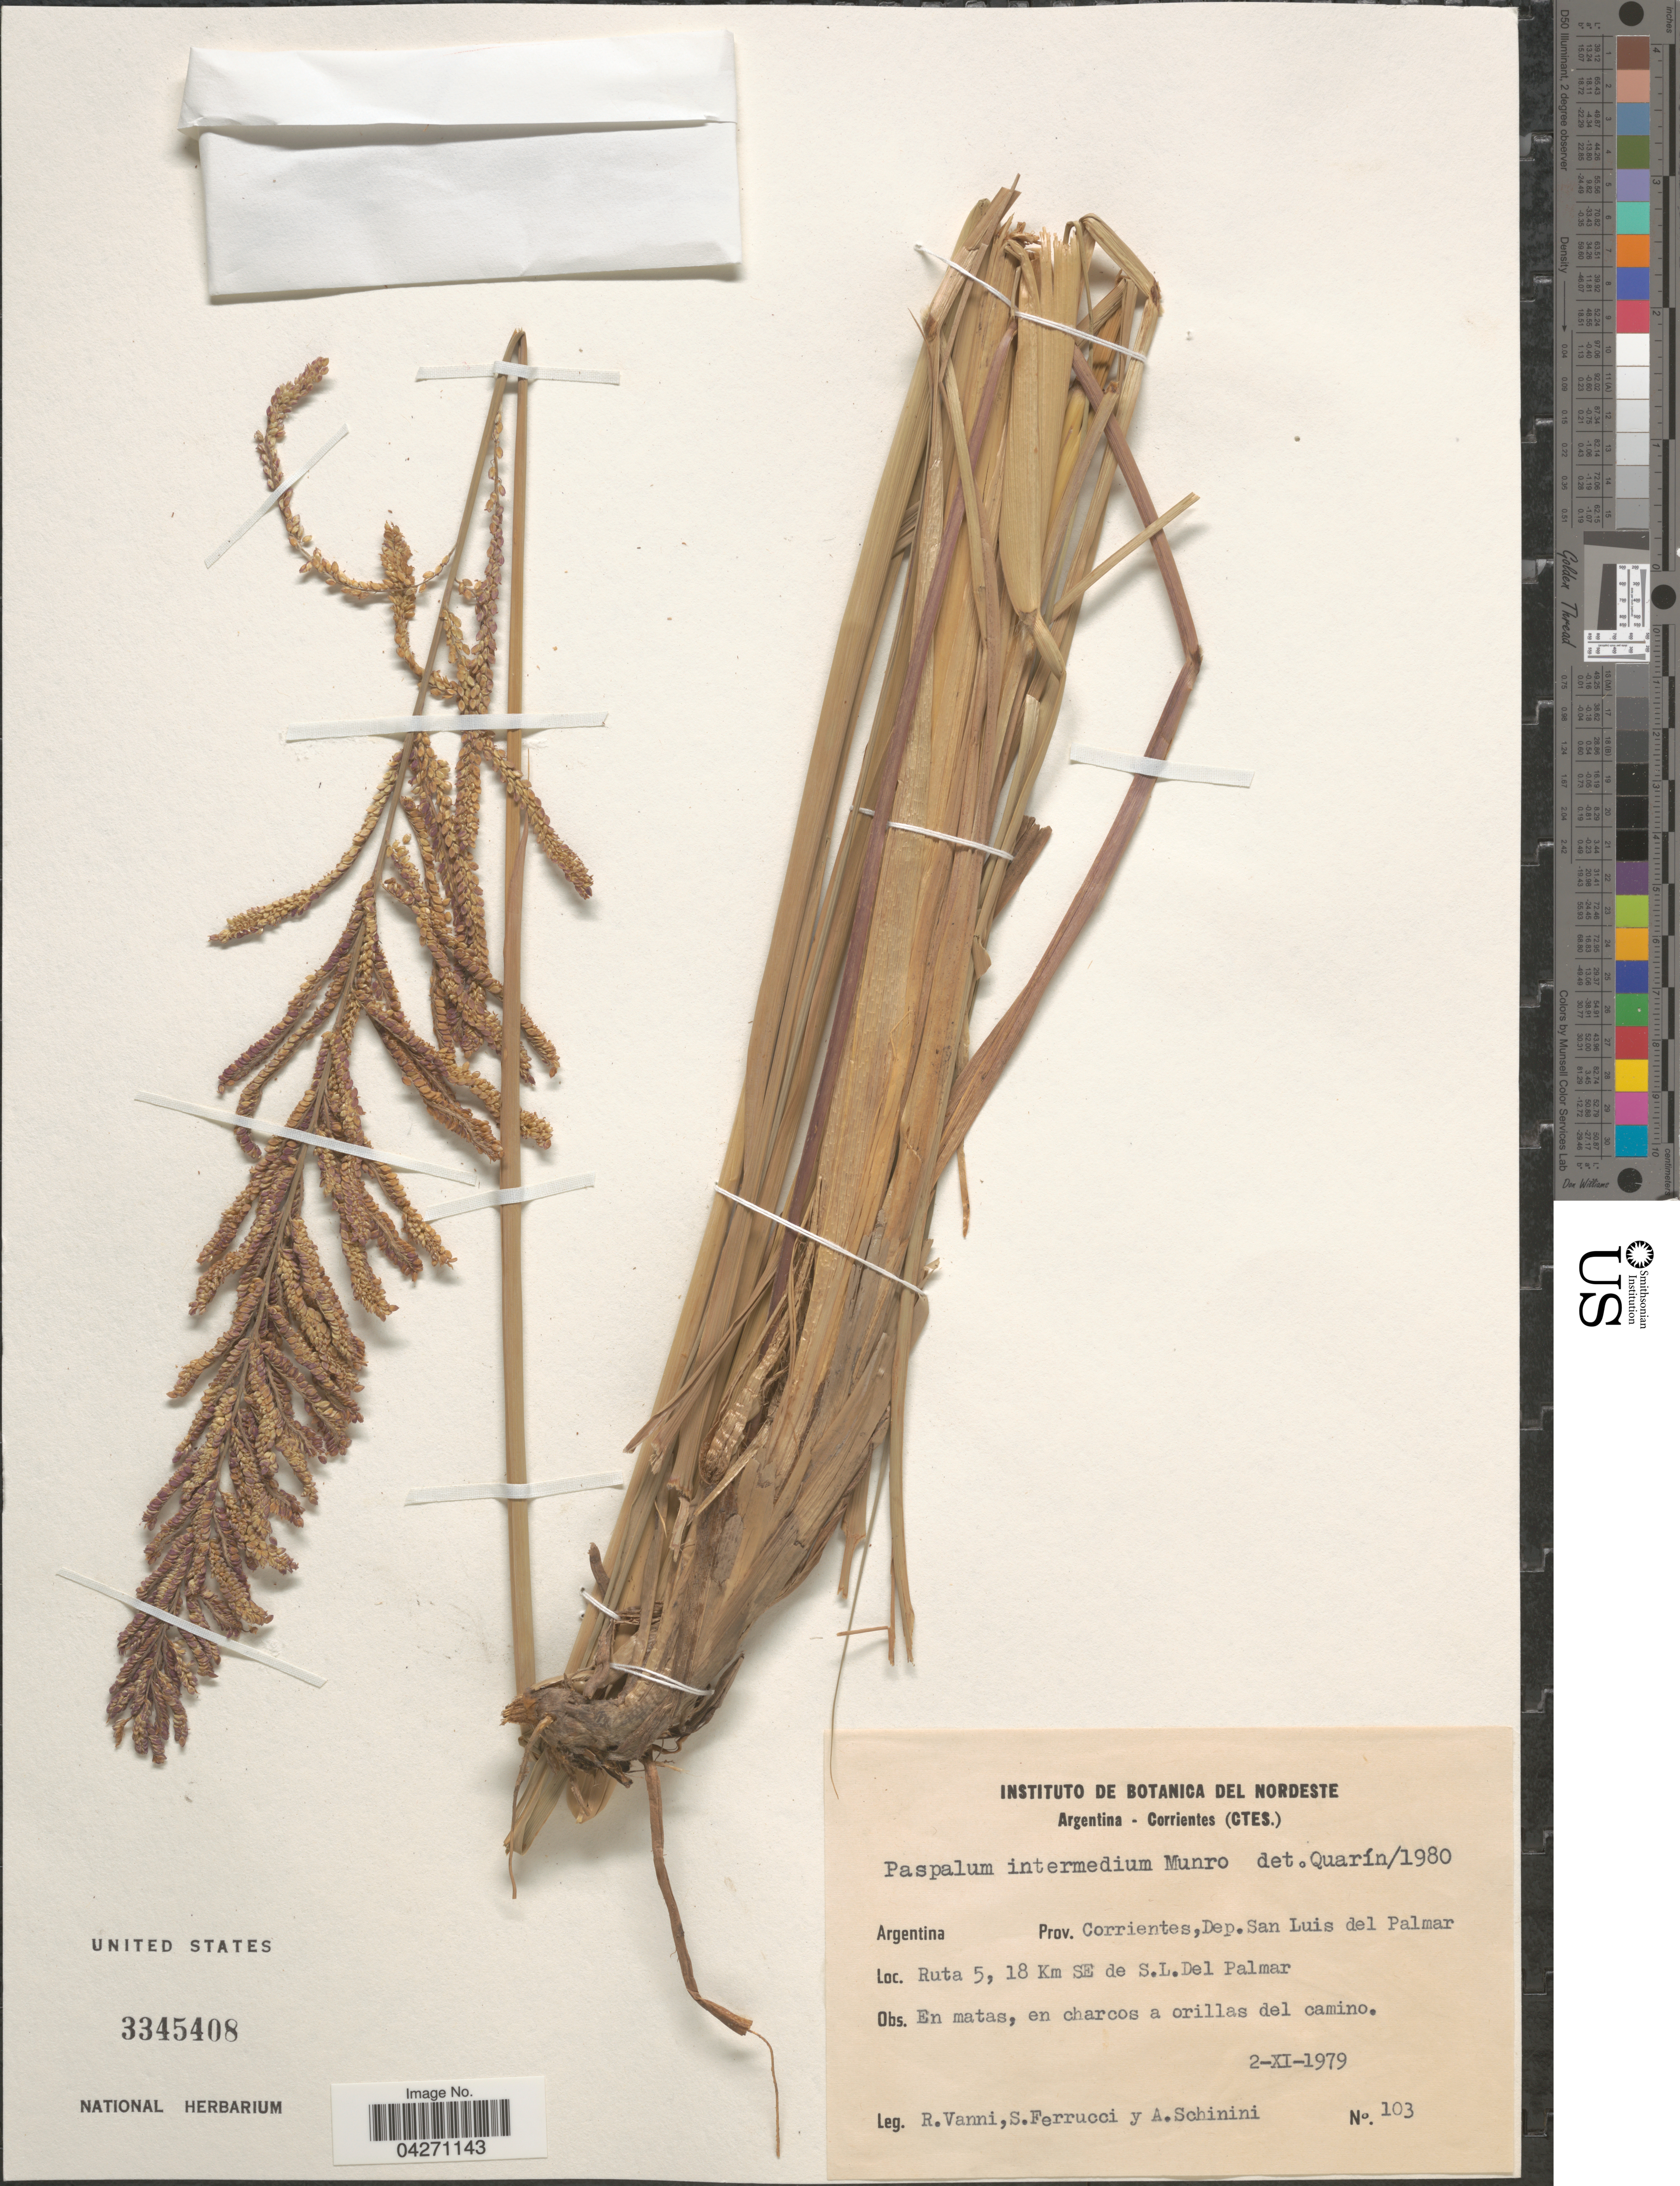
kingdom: Plantae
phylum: Tracheophyta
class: Liliopsida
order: Poales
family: Poaceae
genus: Paspalum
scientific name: Paspalum intermedium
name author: Munro ex Morong & Britton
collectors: R. Vanni, S. Ferrucci & A. Schinini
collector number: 103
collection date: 1979-11-02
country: Argentina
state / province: Corrientes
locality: Prov. Corrientes, Dep. San Luis del Palmar. Ruta 5, 18 Km se de S. L. Del Palmar.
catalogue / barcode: US 3345408